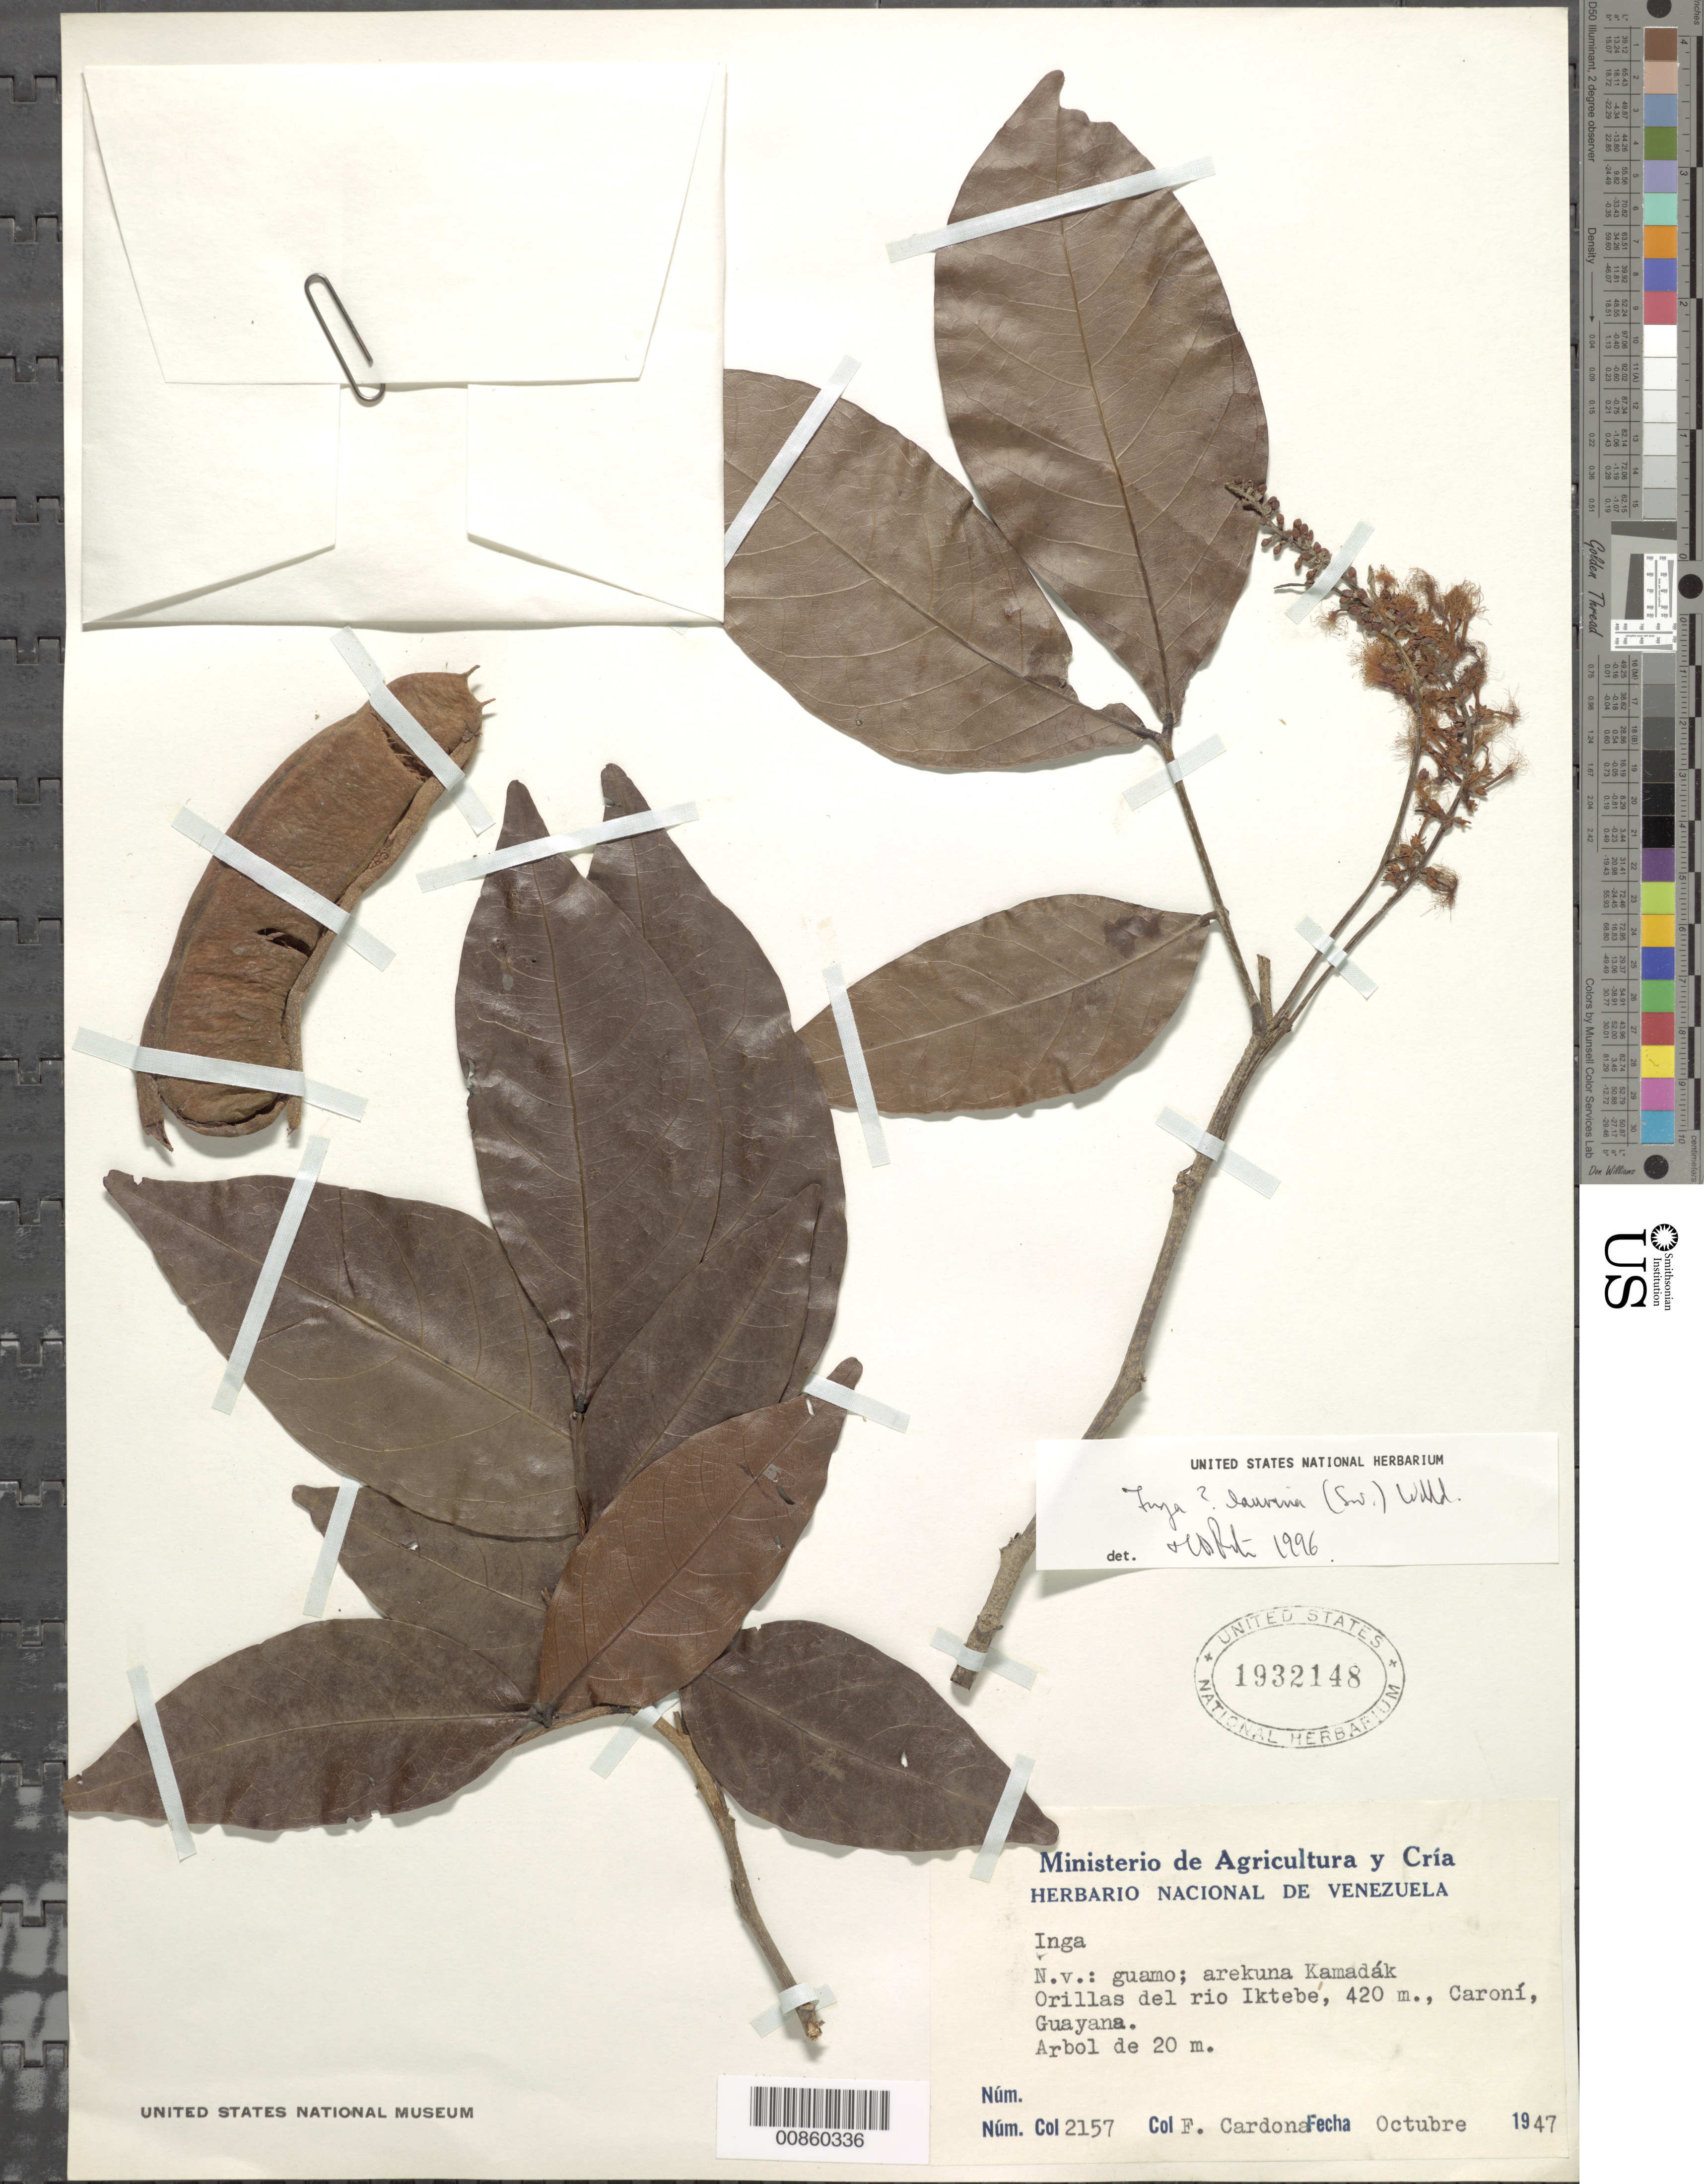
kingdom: Plantae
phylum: Tracheophyta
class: Magnoliopsida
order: Fabales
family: Fabaceae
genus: Inga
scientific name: Inga laurina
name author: (Sw.) Willd.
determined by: Pennington, T. D., (K)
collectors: F. Cardona Puig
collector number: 2157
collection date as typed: Oct-47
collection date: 1947-10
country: Venezuela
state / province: Bolívar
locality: Río Caroní, Río Iktebe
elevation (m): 420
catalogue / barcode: US 1932148